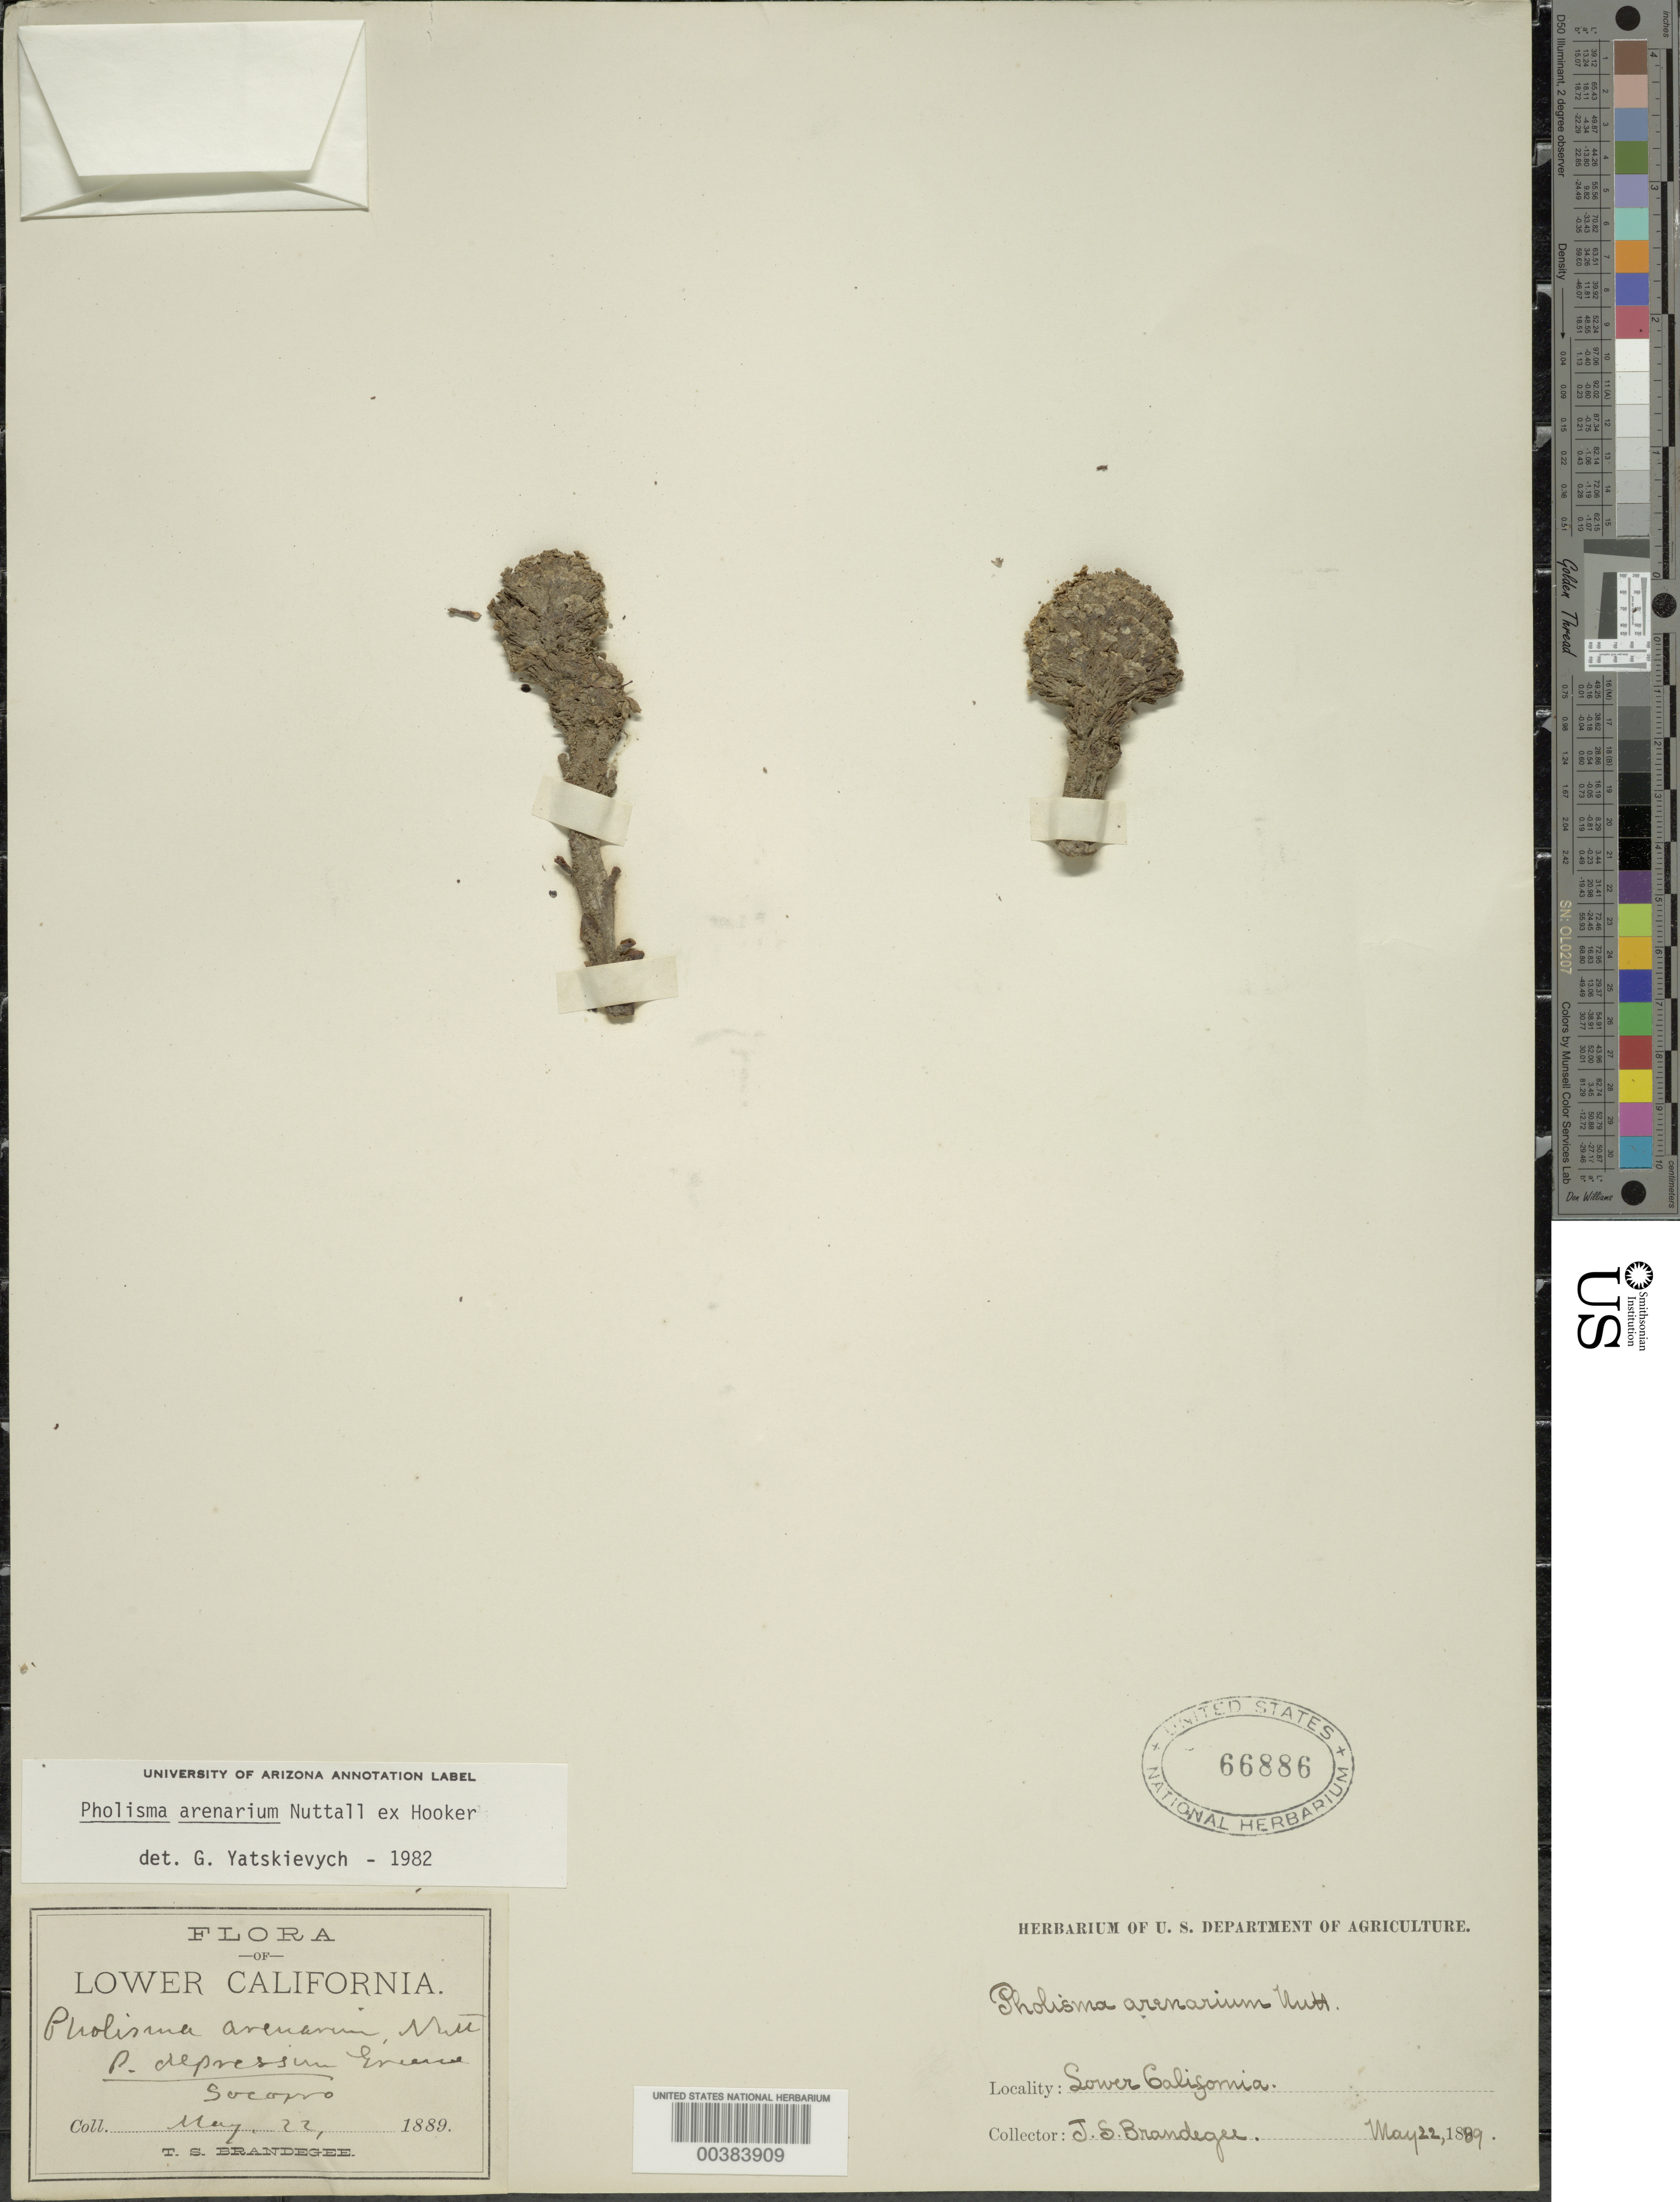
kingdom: Plantae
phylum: Tracheophyta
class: Magnoliopsida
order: Boraginales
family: Lennoaceae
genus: Pholisma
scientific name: Pholisma arenarium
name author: Nutt. ex Hook.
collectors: T. S. Brandegee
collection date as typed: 22 May 1889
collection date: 1889-05-22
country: Mexico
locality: Socorro, lower california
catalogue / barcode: US 66886